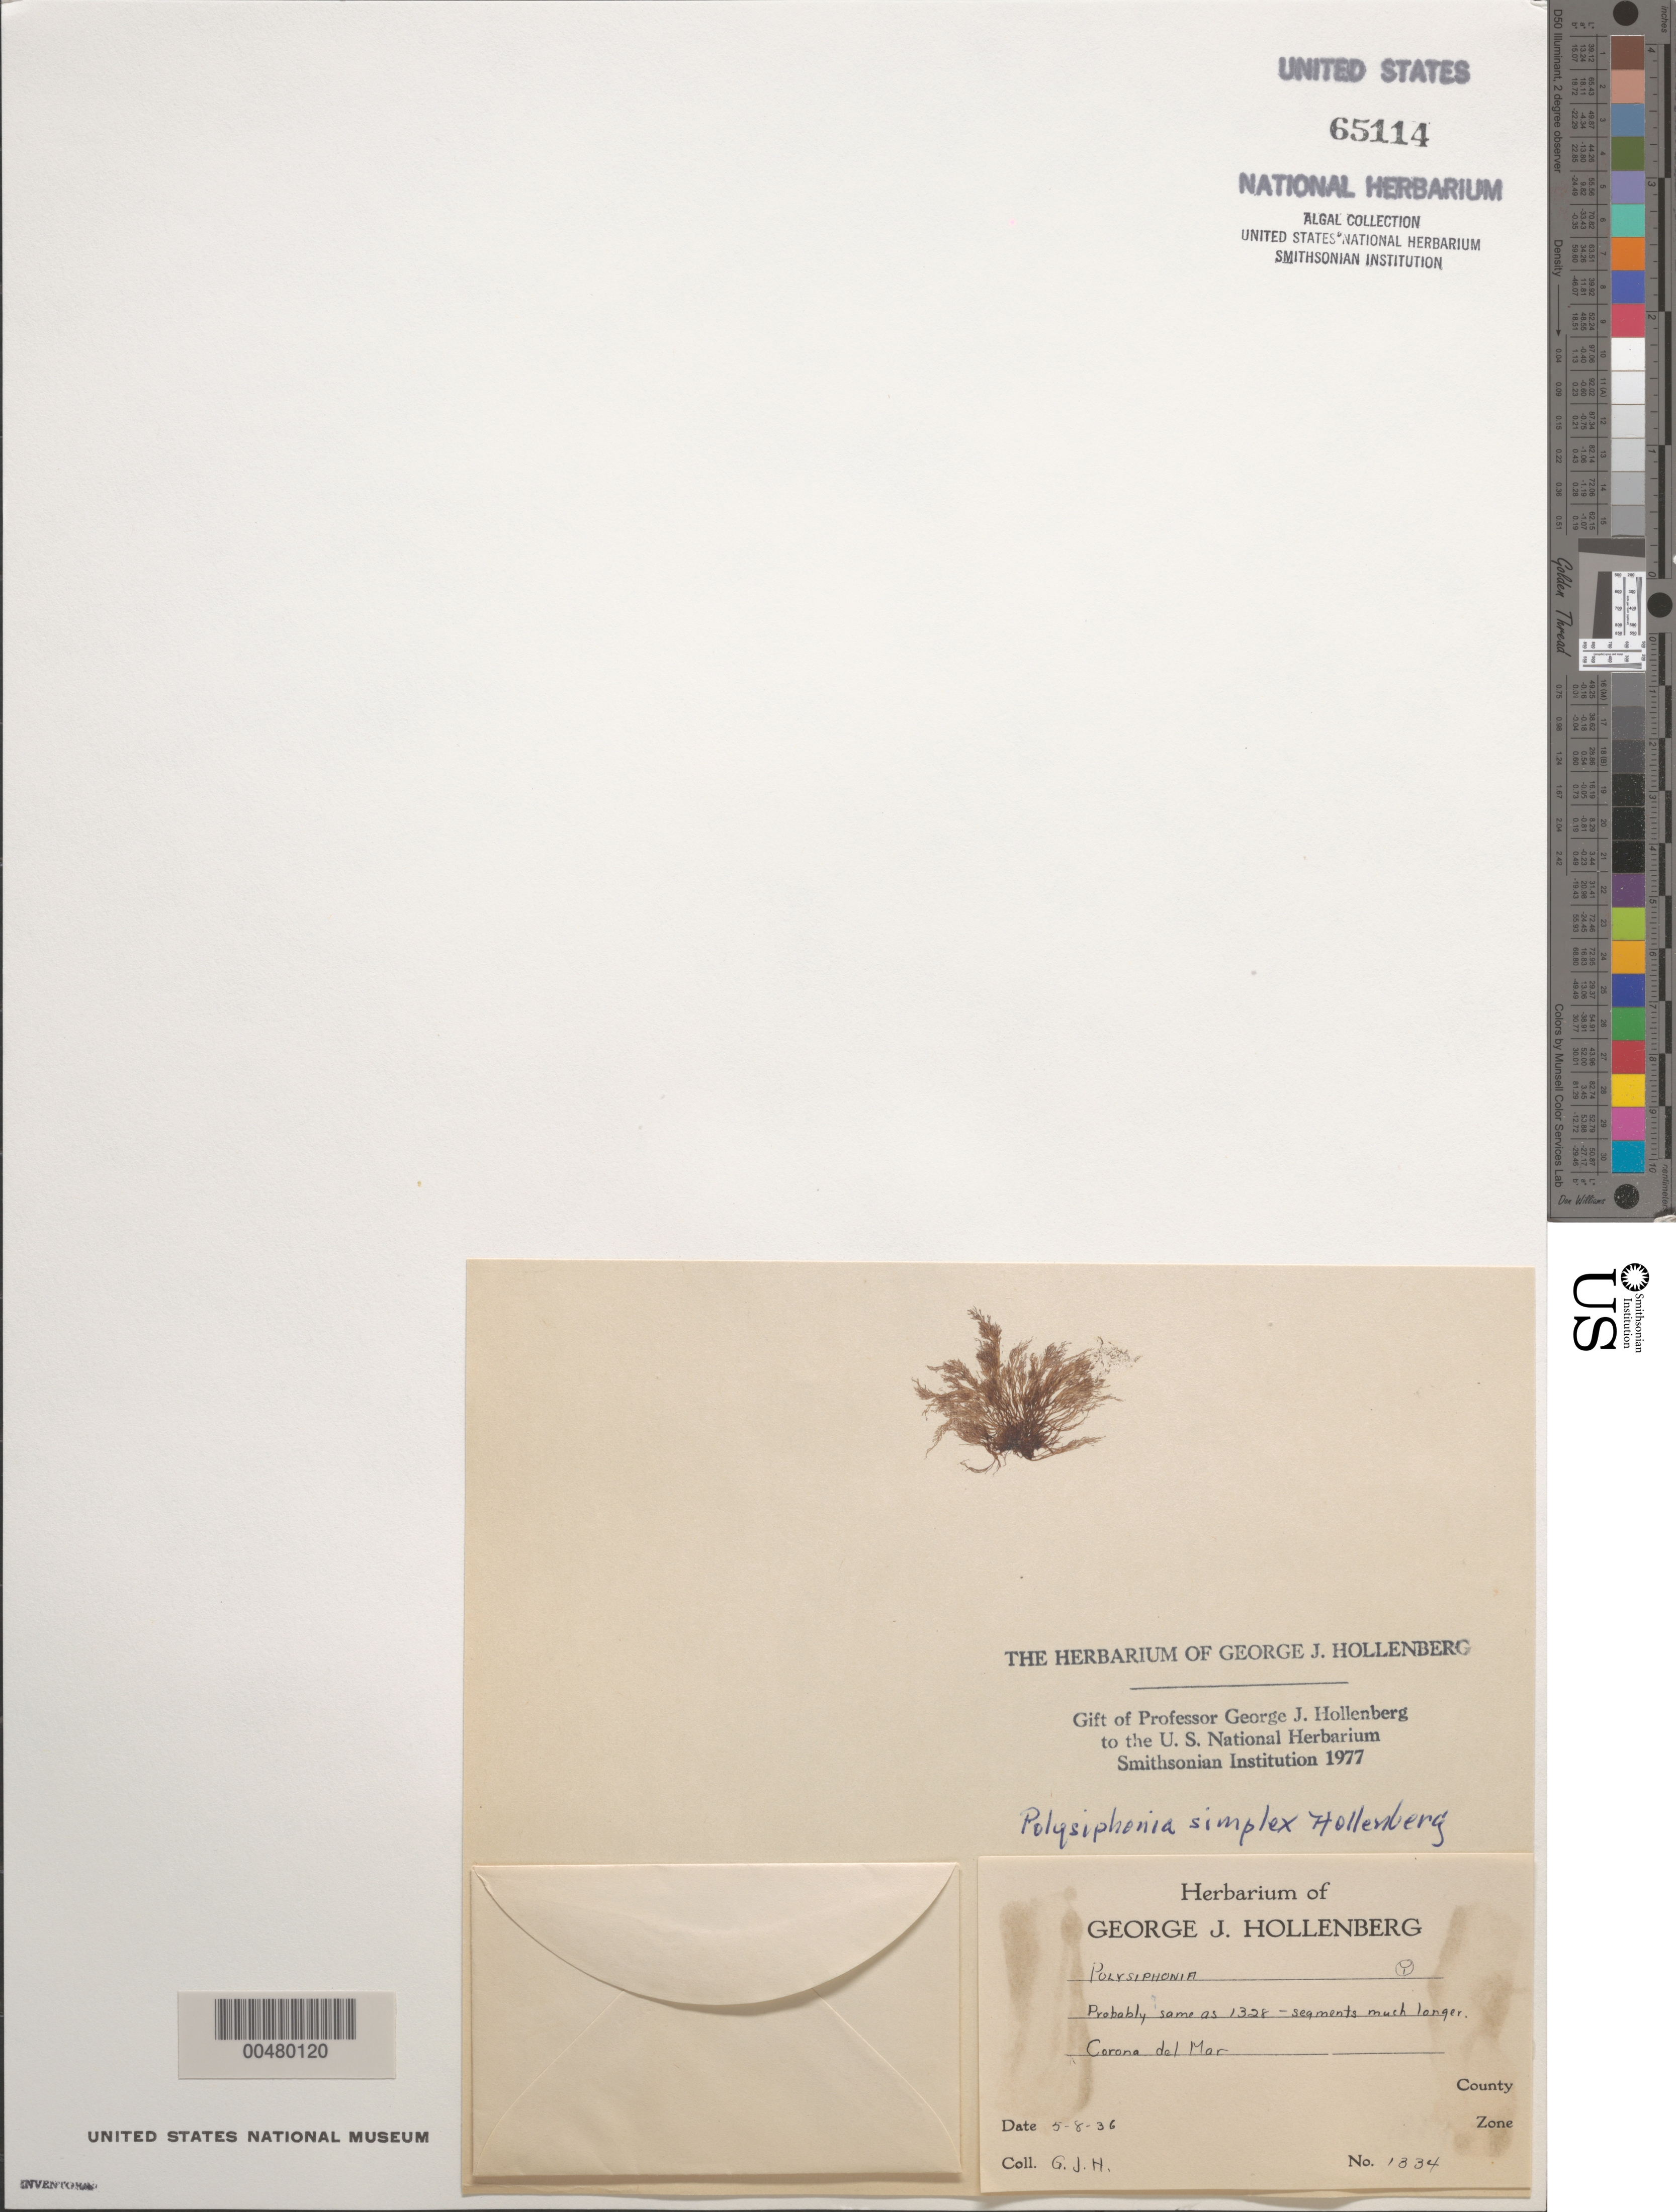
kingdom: Plantae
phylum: Rhodophyta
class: Florideophyceae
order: Ceramiales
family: Rhodomelaceae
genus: Melanothamnus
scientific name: Melanothamnus simplex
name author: (Hollenb.) Diaz-Tapia & Maggs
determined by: Algae name updating Project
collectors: G. Hollenberg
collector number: GJH 1334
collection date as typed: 08 May 1936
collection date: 1936-05-08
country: United States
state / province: California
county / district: Orange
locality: Corona del Mar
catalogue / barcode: US 65114